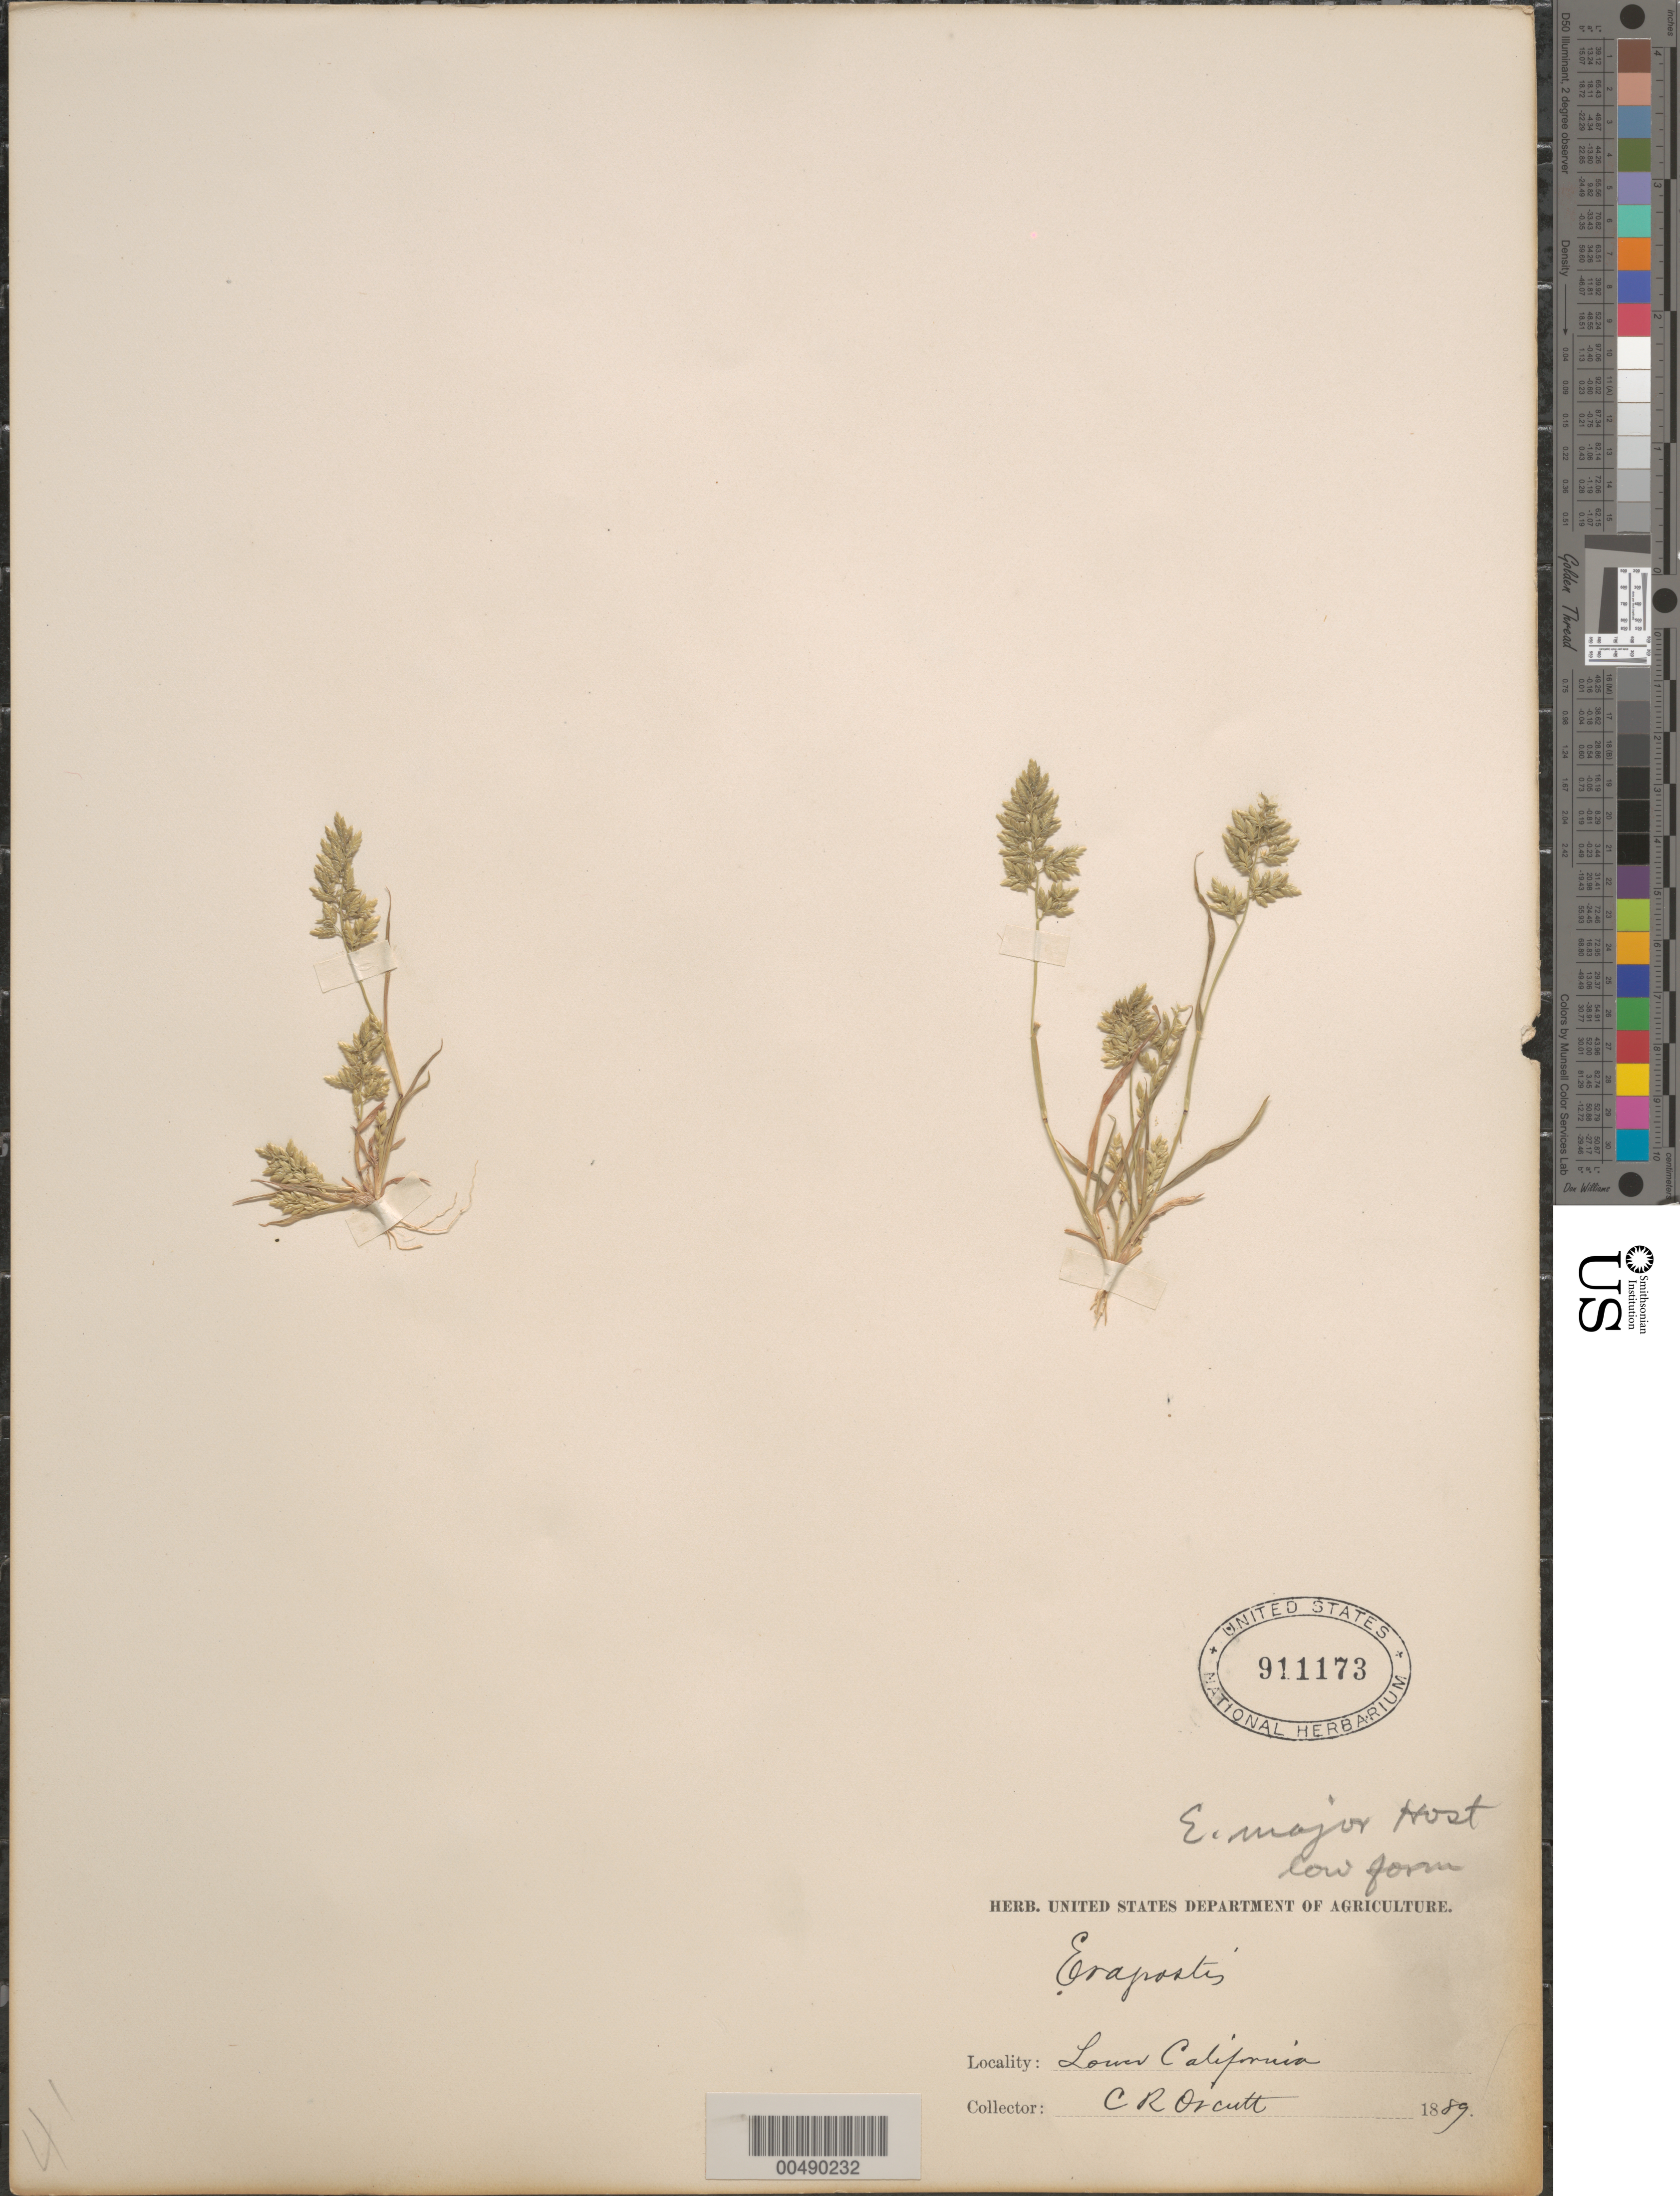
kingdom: Plantae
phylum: Tracheophyta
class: Liliopsida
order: Poales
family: Poaceae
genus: Eragrostis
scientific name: Eragrostis cilianensis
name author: (Bellardi) Vignolo ex Janch.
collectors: C. R. Orcutt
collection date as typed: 1889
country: Mexico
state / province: Baja California Norte / Baja California Sur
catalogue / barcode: US 911173